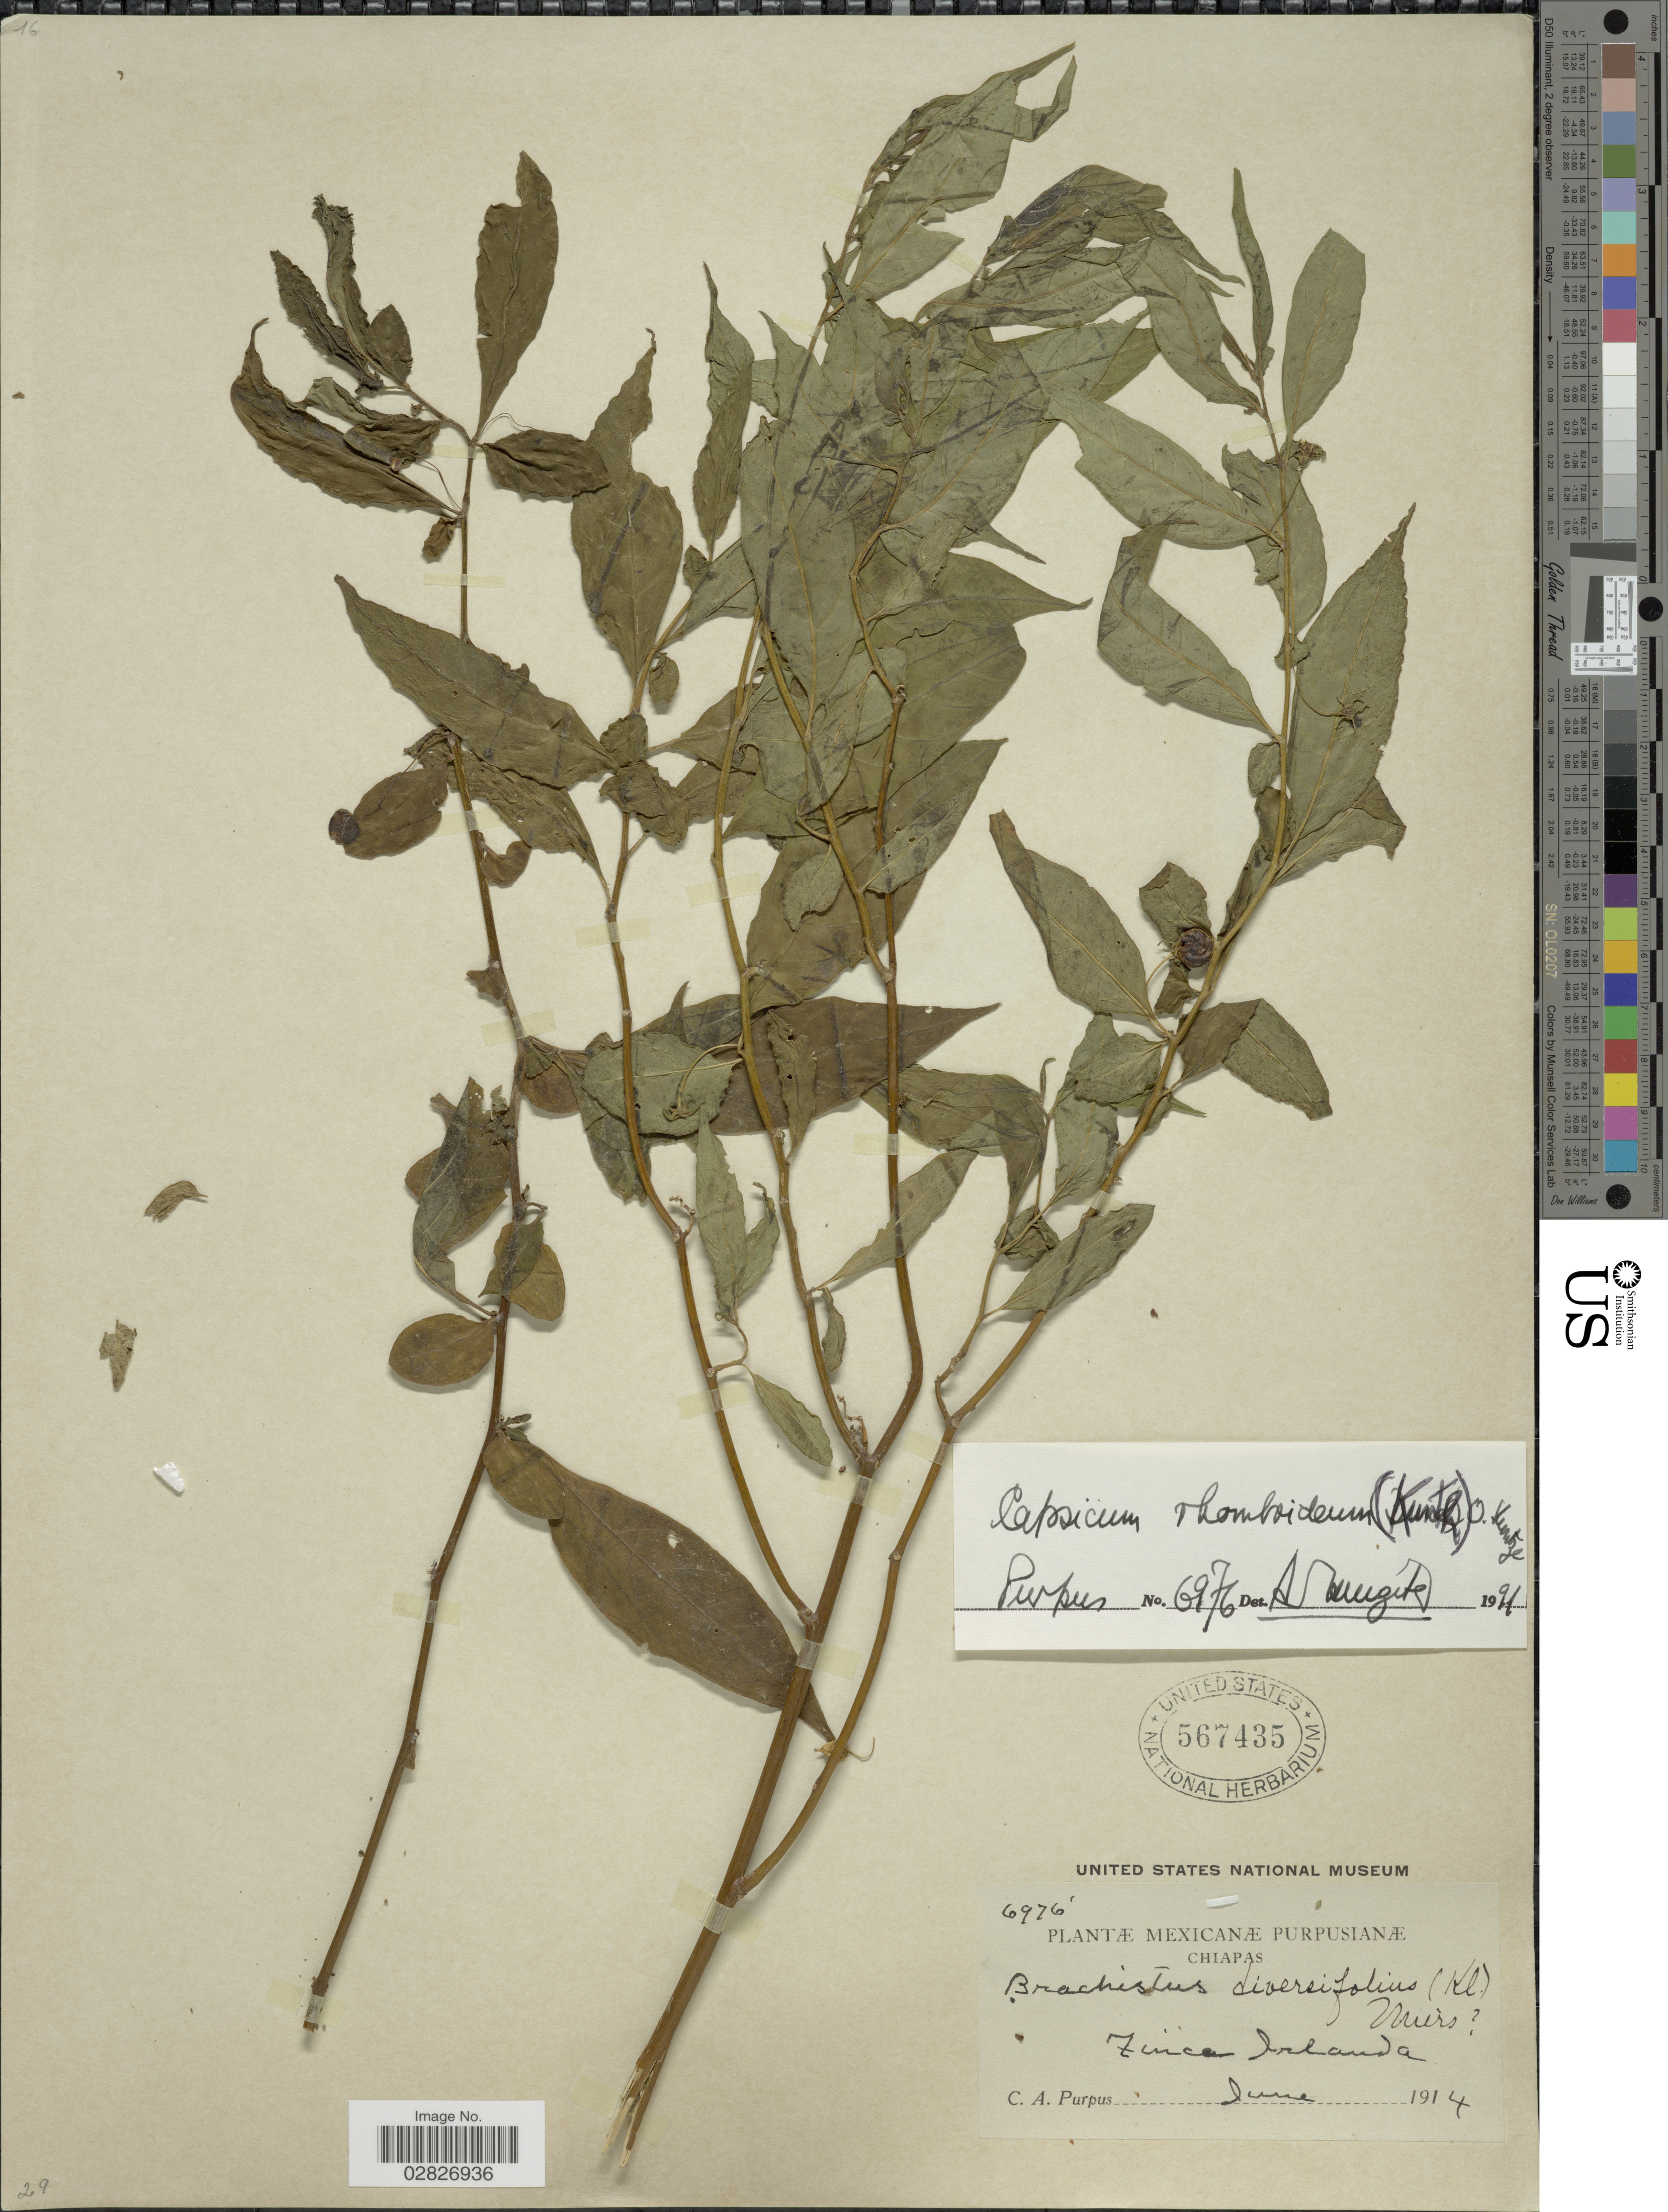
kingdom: Plantae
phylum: Tracheophyta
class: Magnoliopsida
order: Solanales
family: Solanaceae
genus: Capsicum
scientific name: Capsicum rhomboideum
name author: (Humb. & Bonpl. ex Dunal) Kuntze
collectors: C. A. Purpus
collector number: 6976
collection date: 1914-06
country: Mexico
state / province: Chiapas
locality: Finca Irlanda.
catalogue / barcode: US 567435